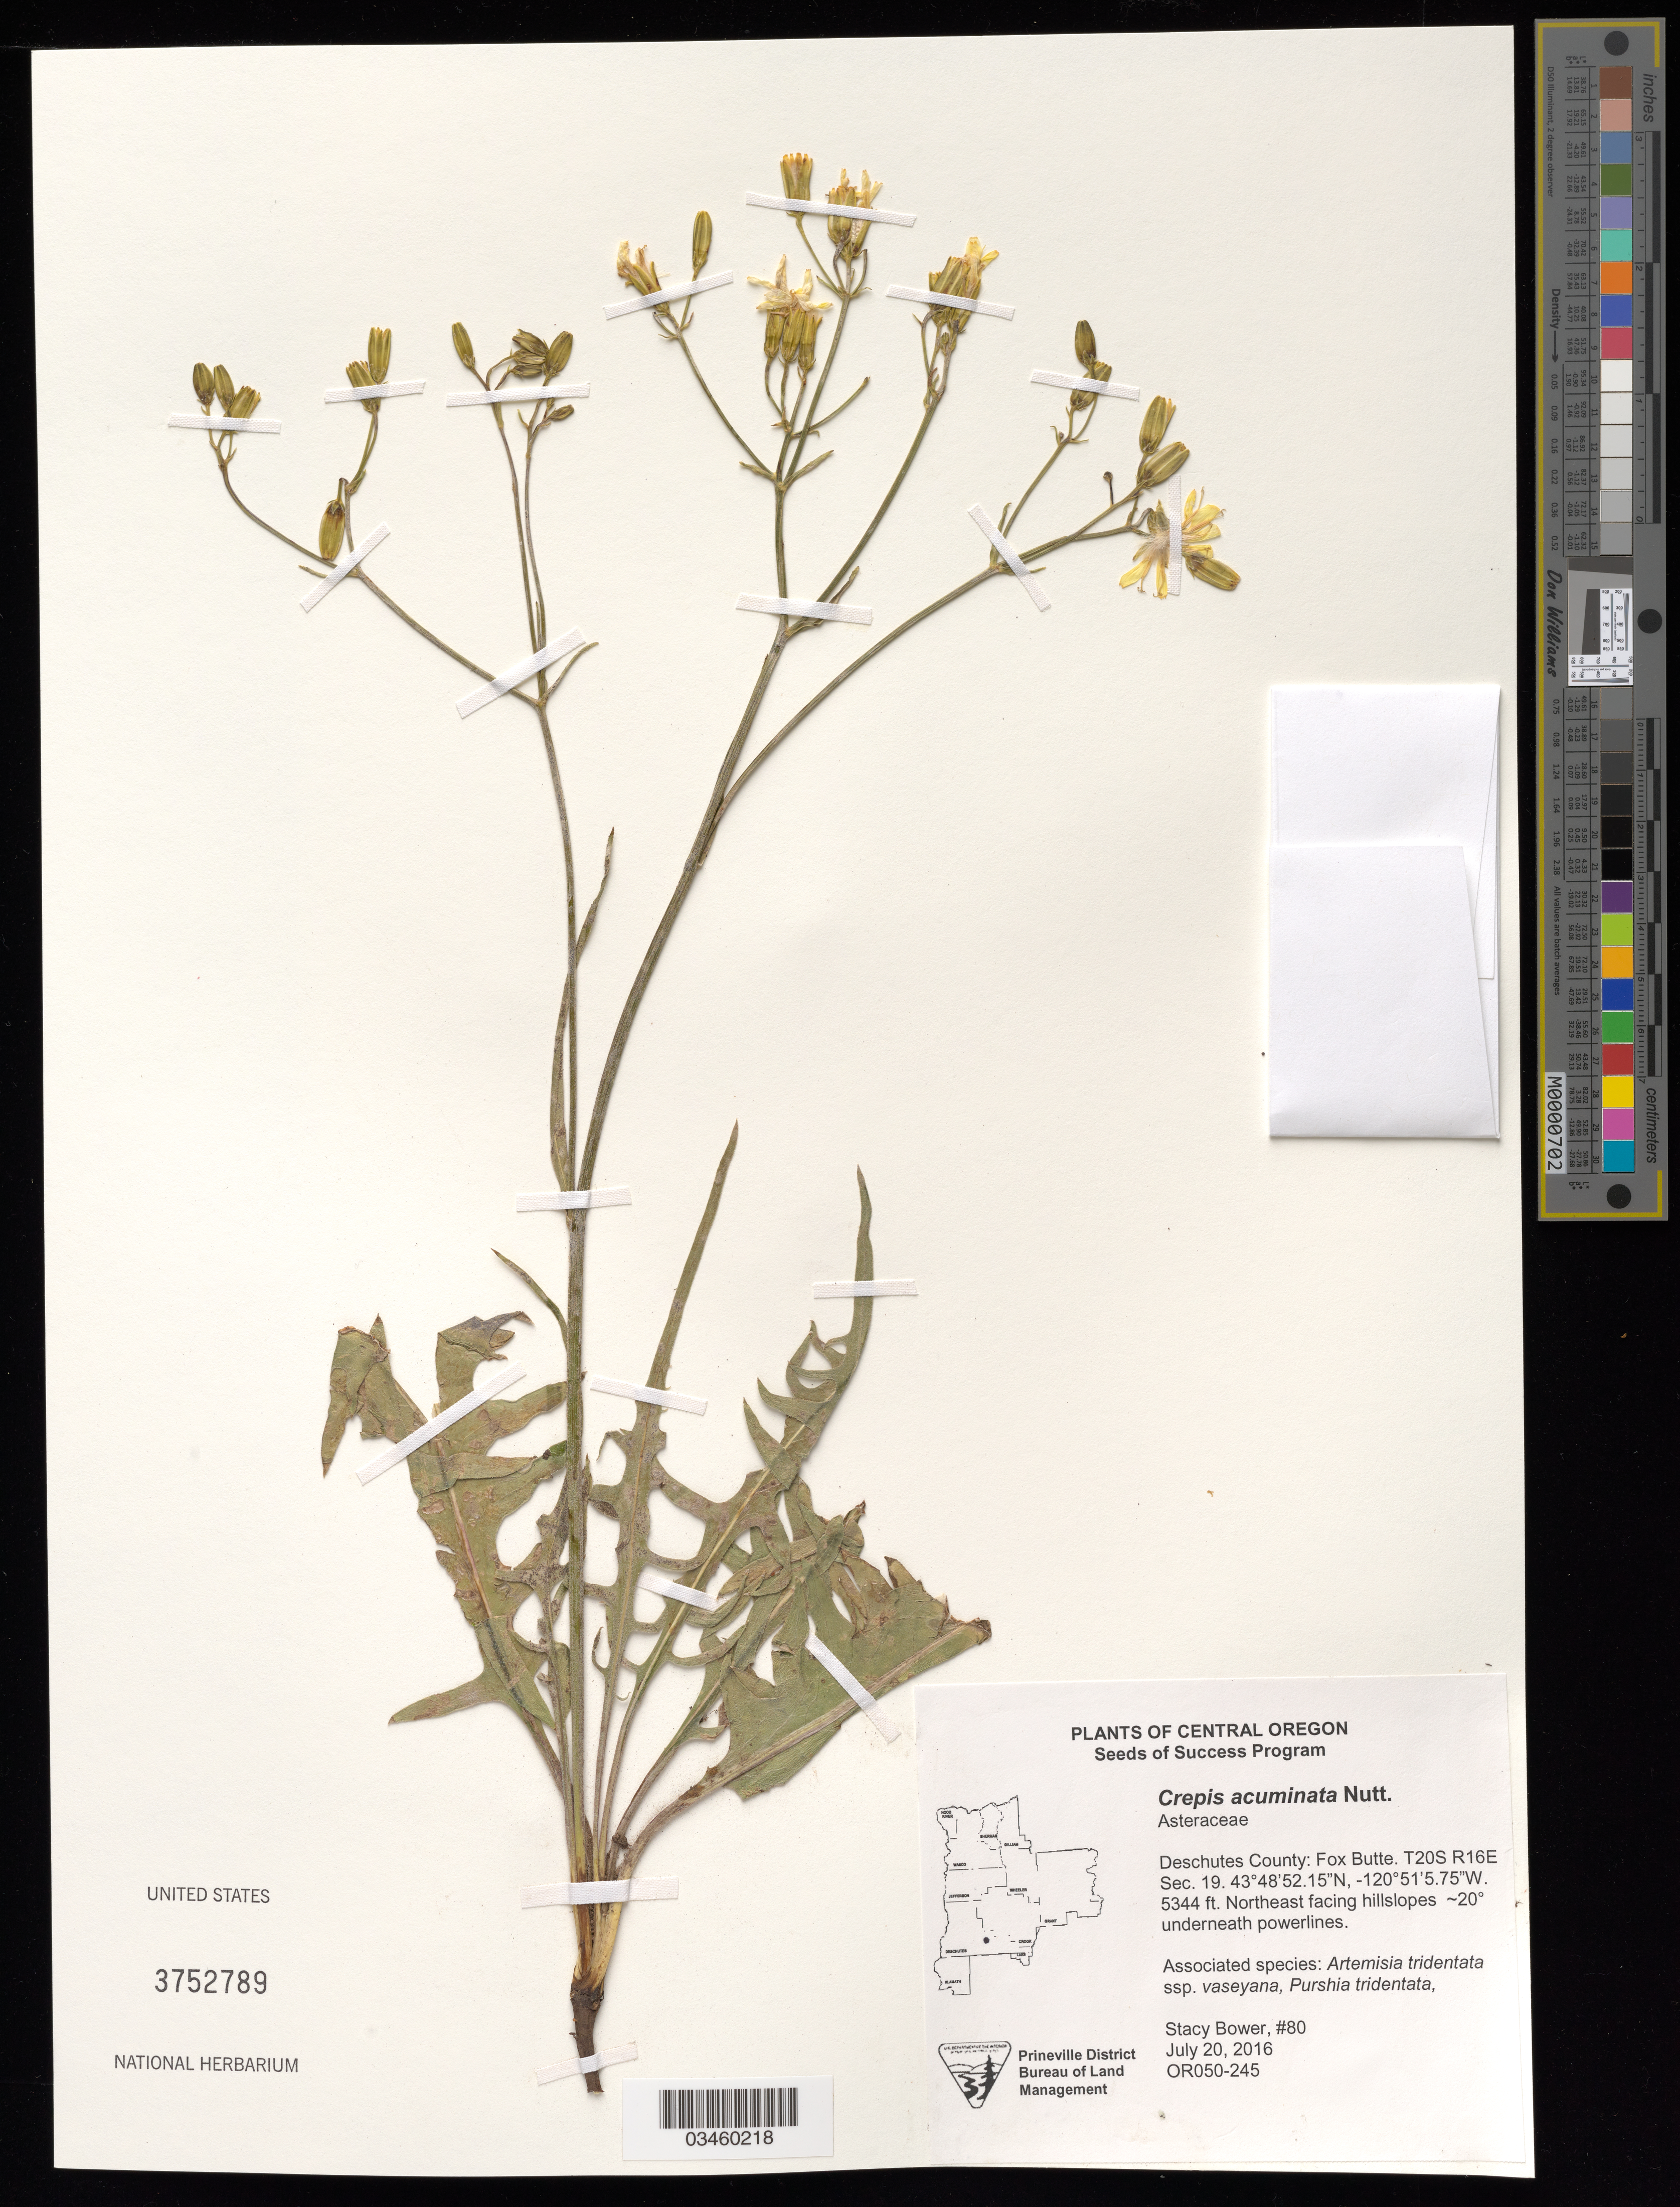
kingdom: Plantae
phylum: Tracheophyta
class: Magnoliopsida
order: Asterales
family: Asteraceae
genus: Crepis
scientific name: Crepis acuminata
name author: Nutt.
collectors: S. Bower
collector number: OR050-245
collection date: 2016-07-20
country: United States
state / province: Oregon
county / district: Deschutes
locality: Fox Butte. T20S R16E Sec 19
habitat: NE facing hillslopes, underneath powerlines. With Purshia tridentata, Artemisia tridentata ssp. vaseyana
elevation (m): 1629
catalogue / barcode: US 3752789